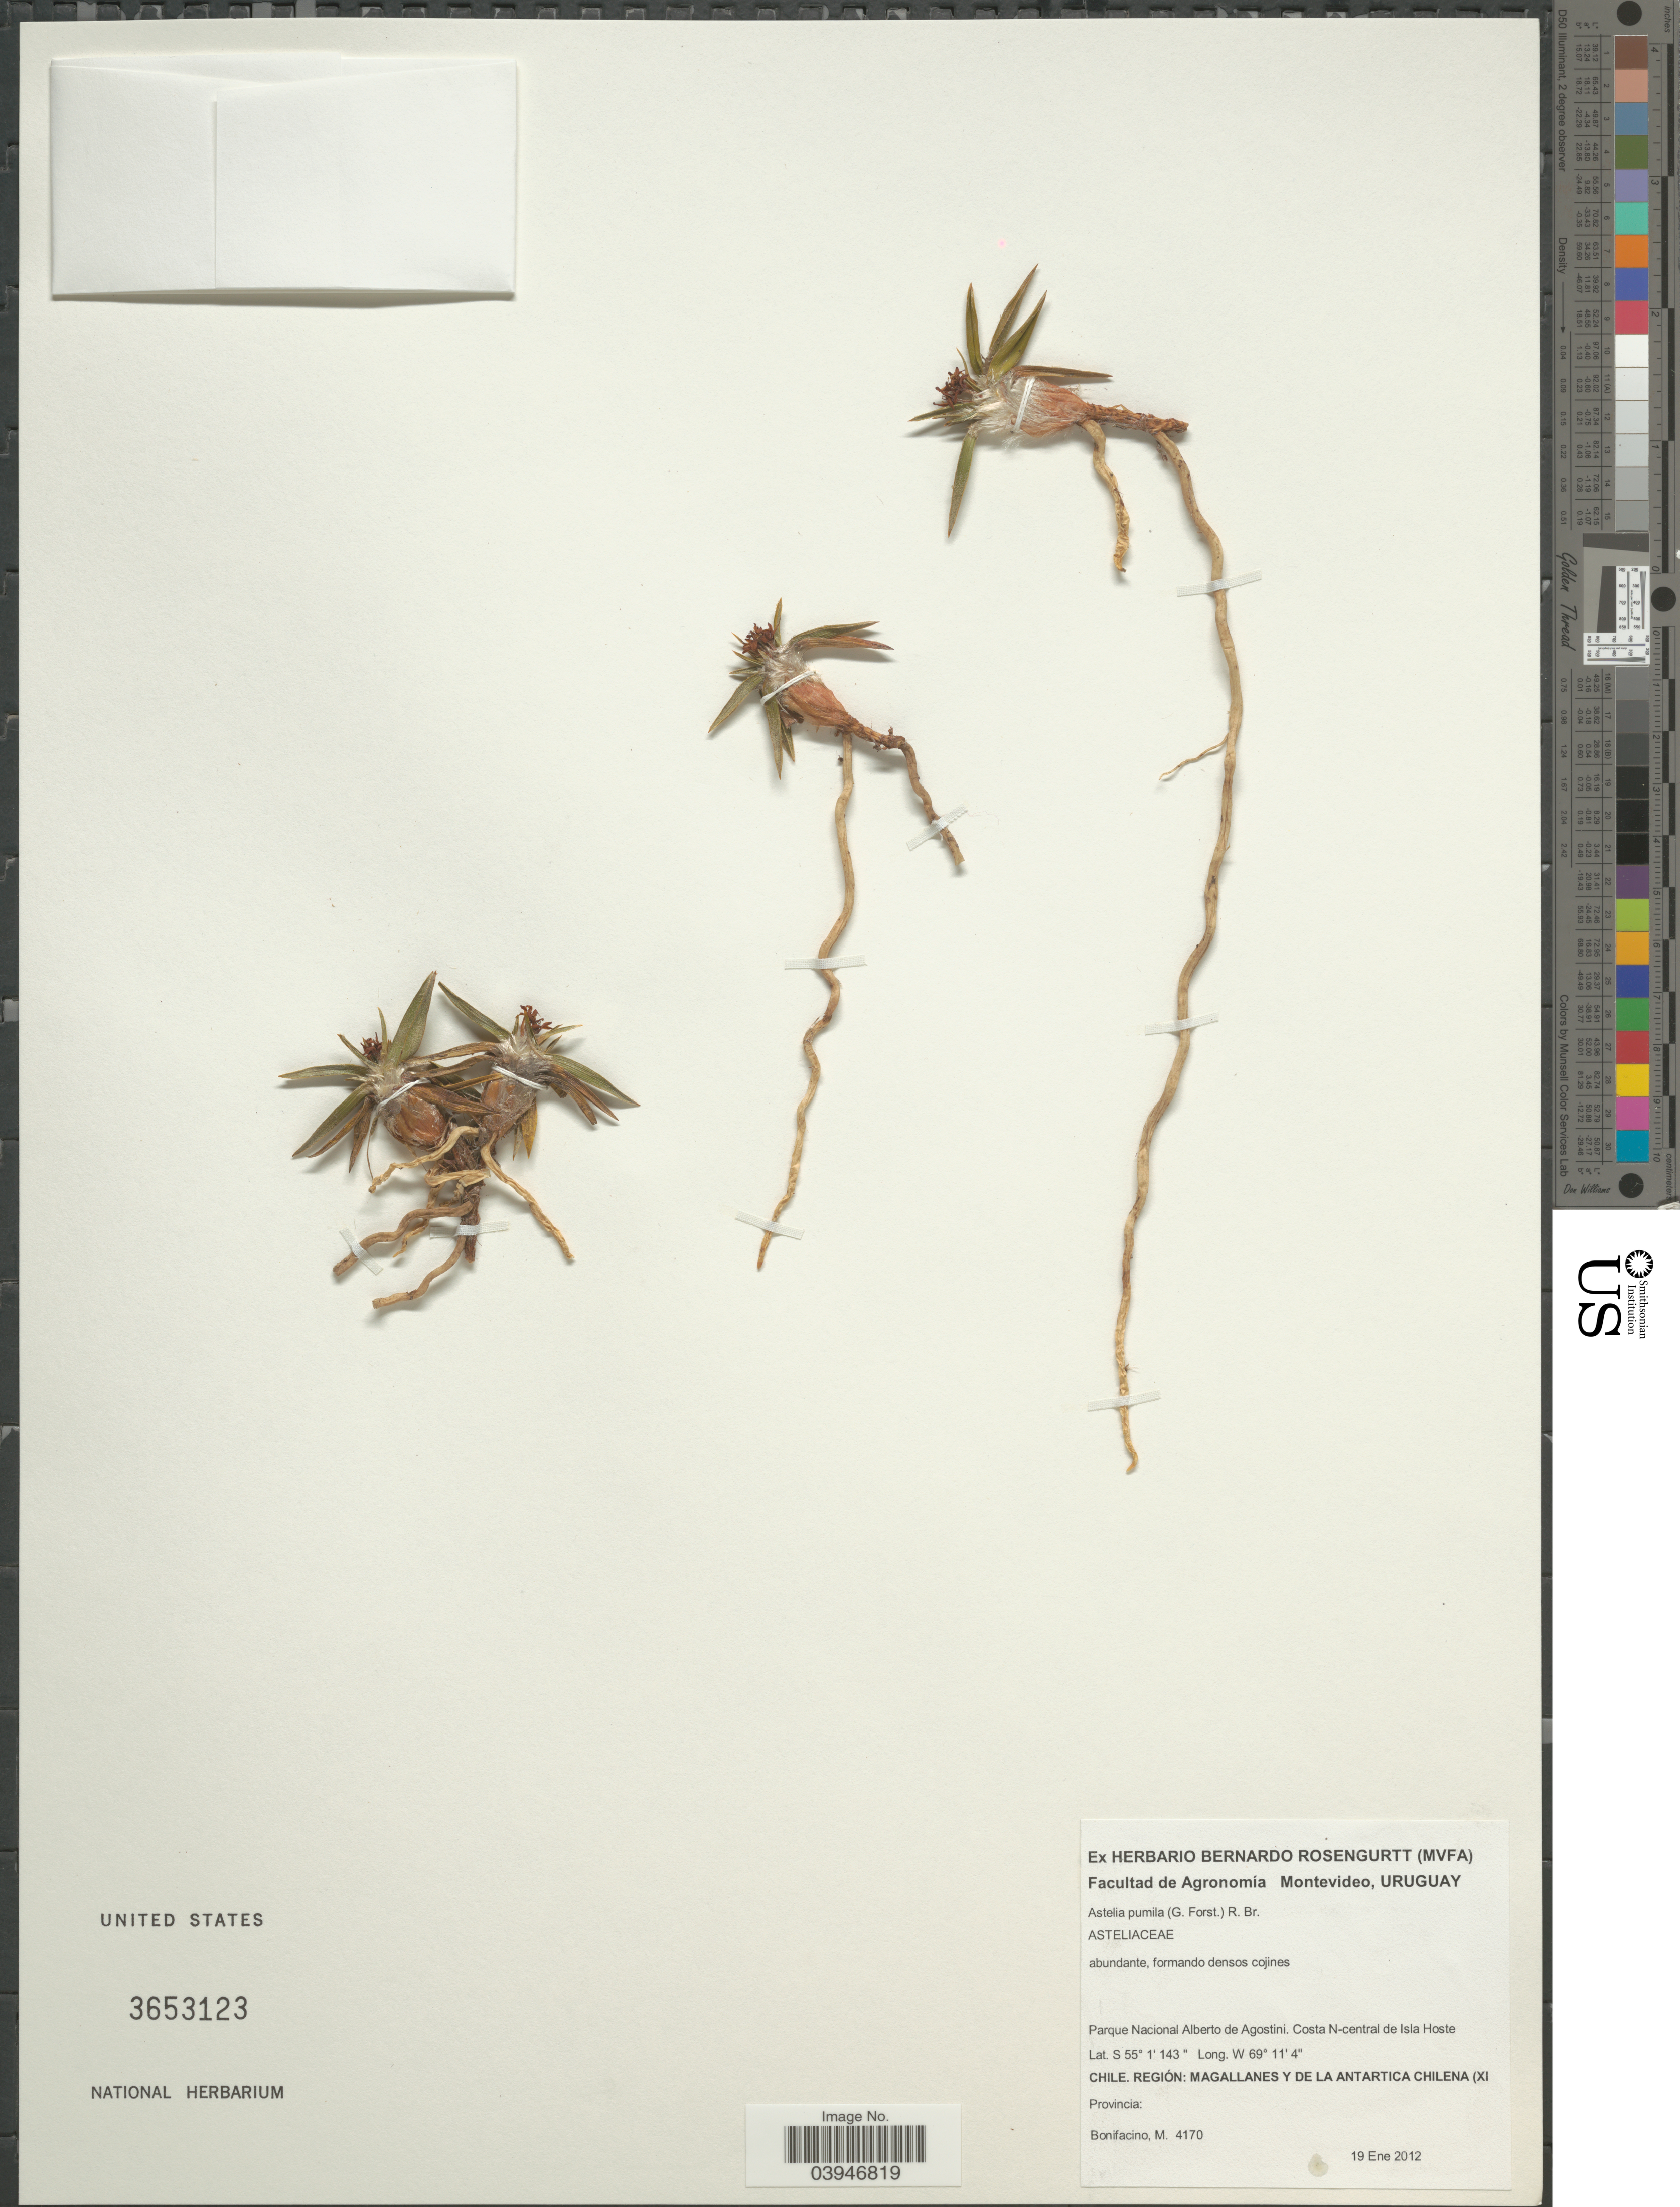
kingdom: Plantae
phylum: Tracheophyta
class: Liliopsida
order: Asparagales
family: Asteliaceae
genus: Astelia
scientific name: Astelia pumila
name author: (J.R. Forst.) Gaudich.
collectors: M. Bonifacino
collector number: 4170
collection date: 2012-01-19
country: Chile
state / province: Magallanes y de la Antártica Chilena (XII)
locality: Parque Nacional Alberto de Agostini. Costa N-central de Isla Hoste. Región: Magallanes y de La Antartica Chilena (XI.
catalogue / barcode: US 3653123